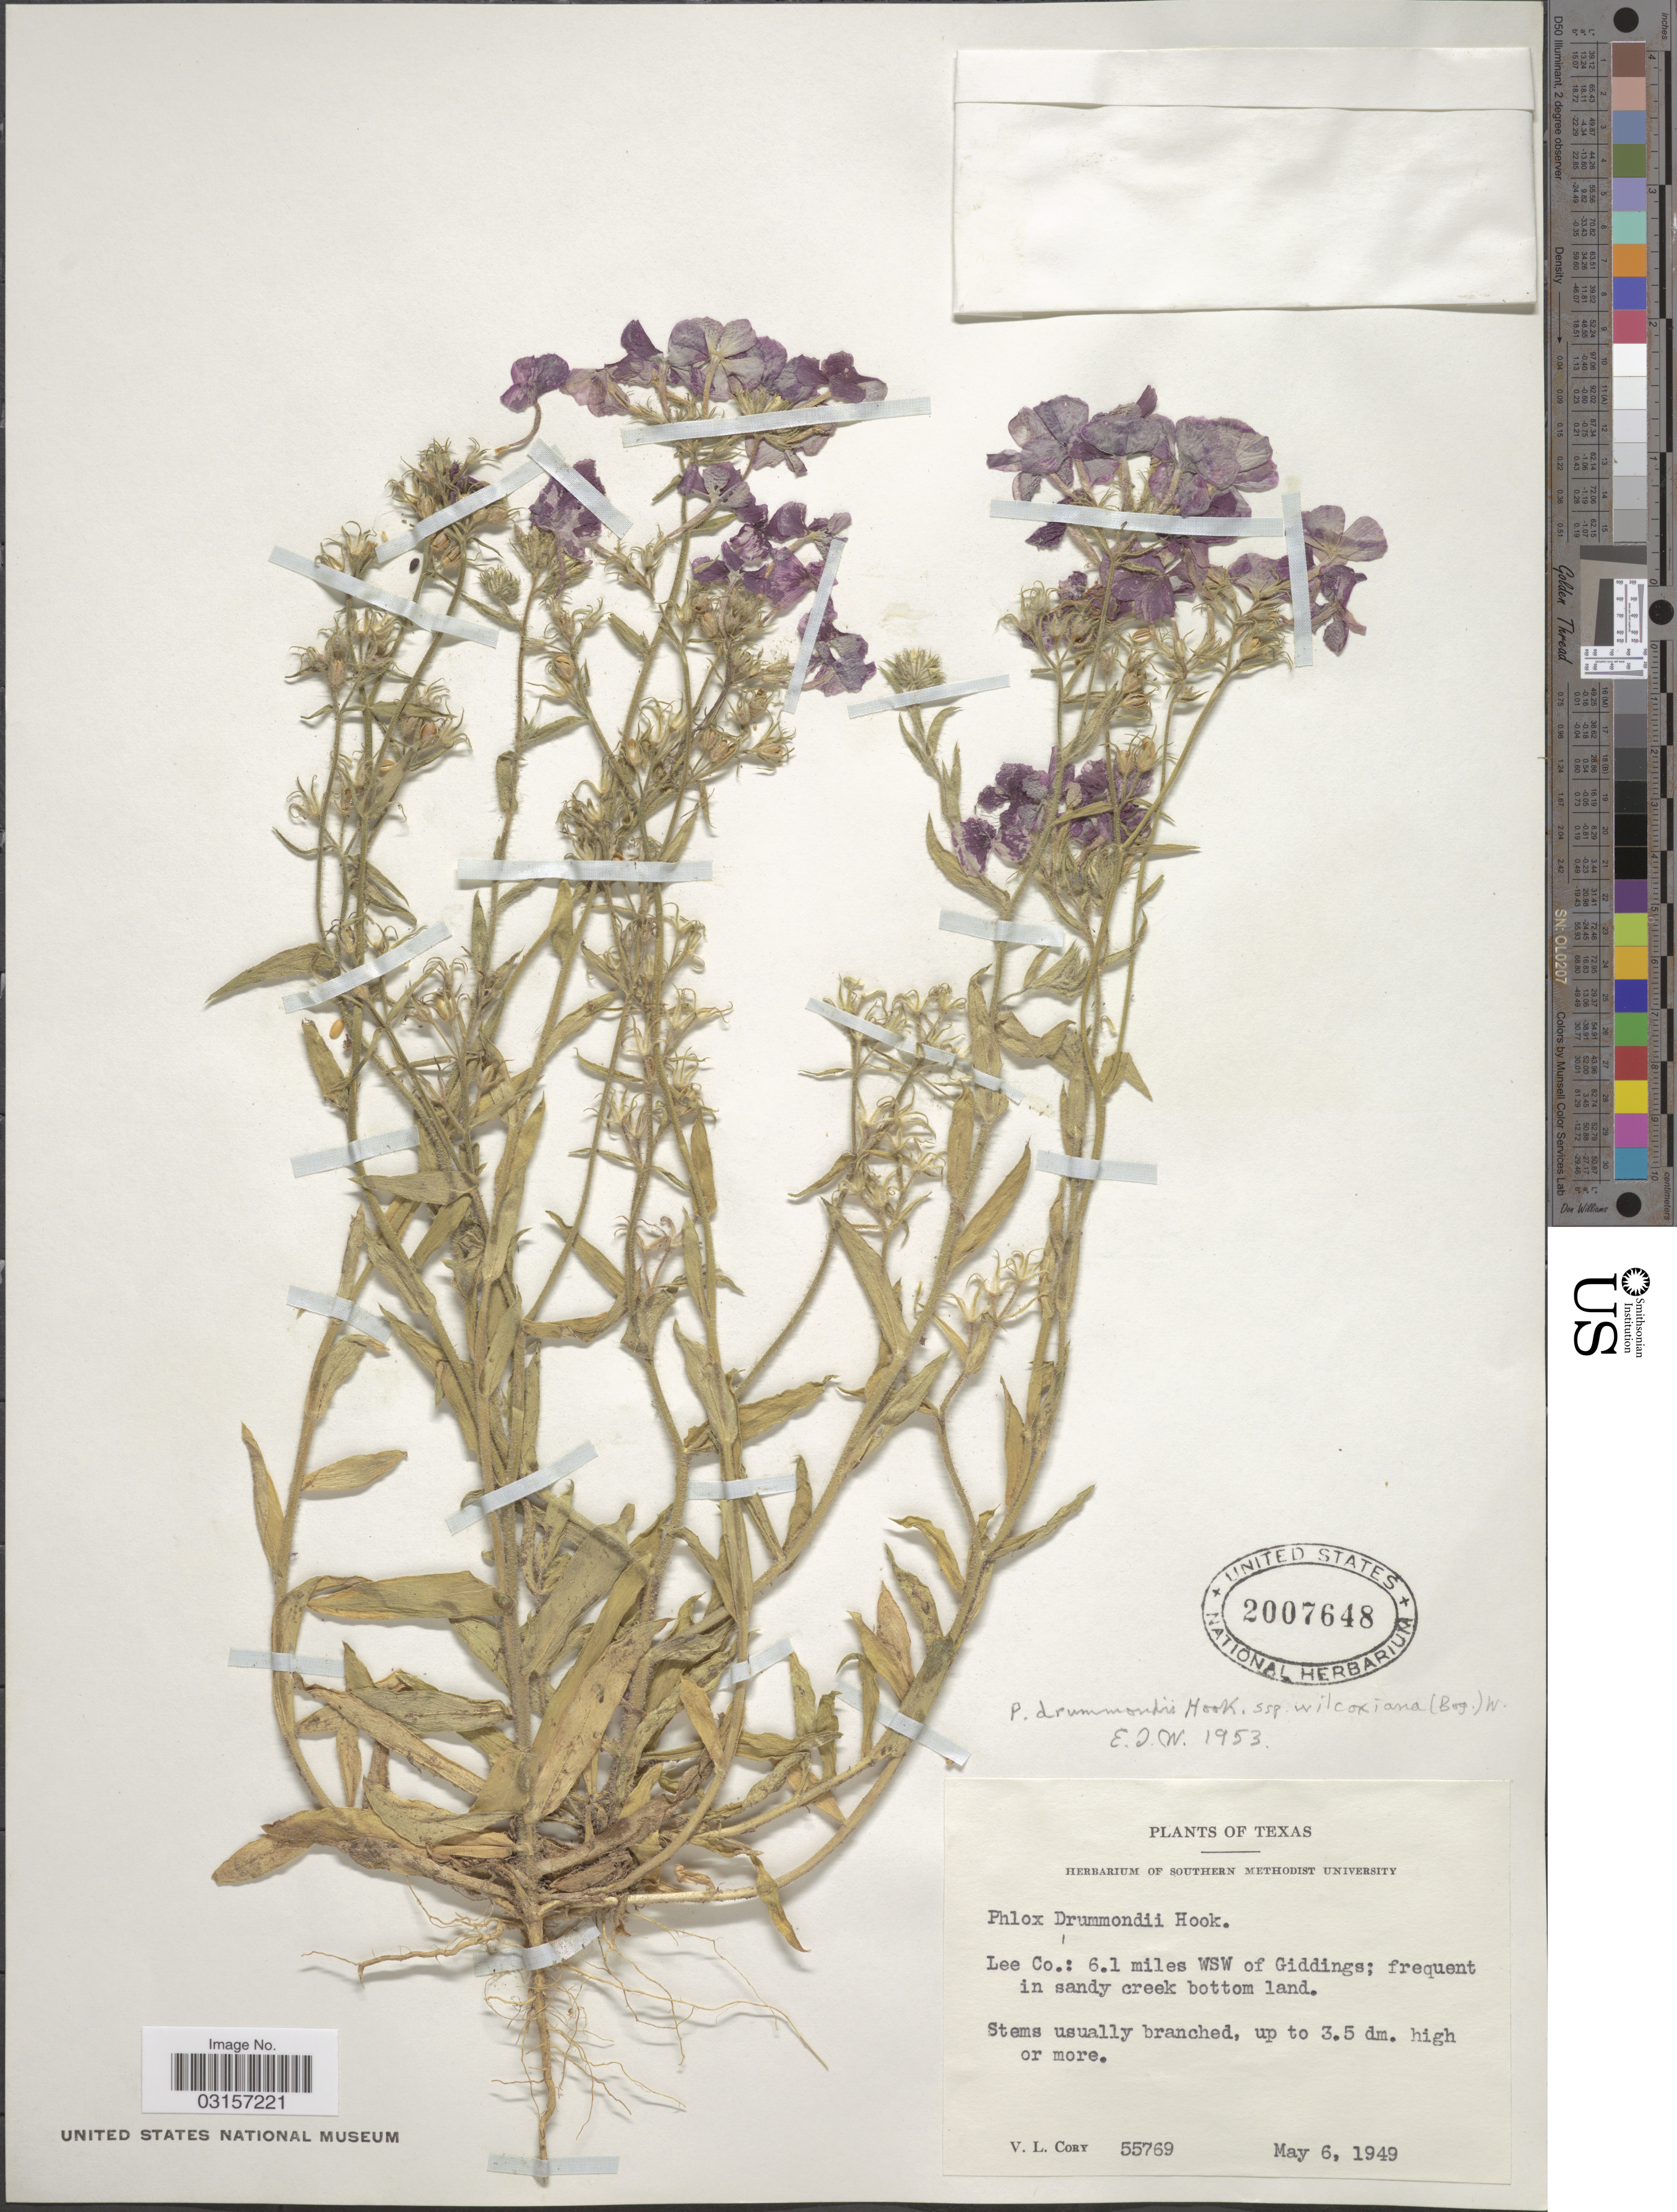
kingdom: Plantae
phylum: Tracheophyta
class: Magnoliopsida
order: Ericales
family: Polemoniaceae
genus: Phlox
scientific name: Phlox drummondii subsp. wilcoxiana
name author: Wherry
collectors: V. Cory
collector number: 55769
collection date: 1949-05-06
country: United States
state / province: Texas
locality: Lee Co.: 6.1 miles WSW of Giddings; frequent in sandy creek bottom land.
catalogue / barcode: US 2007648